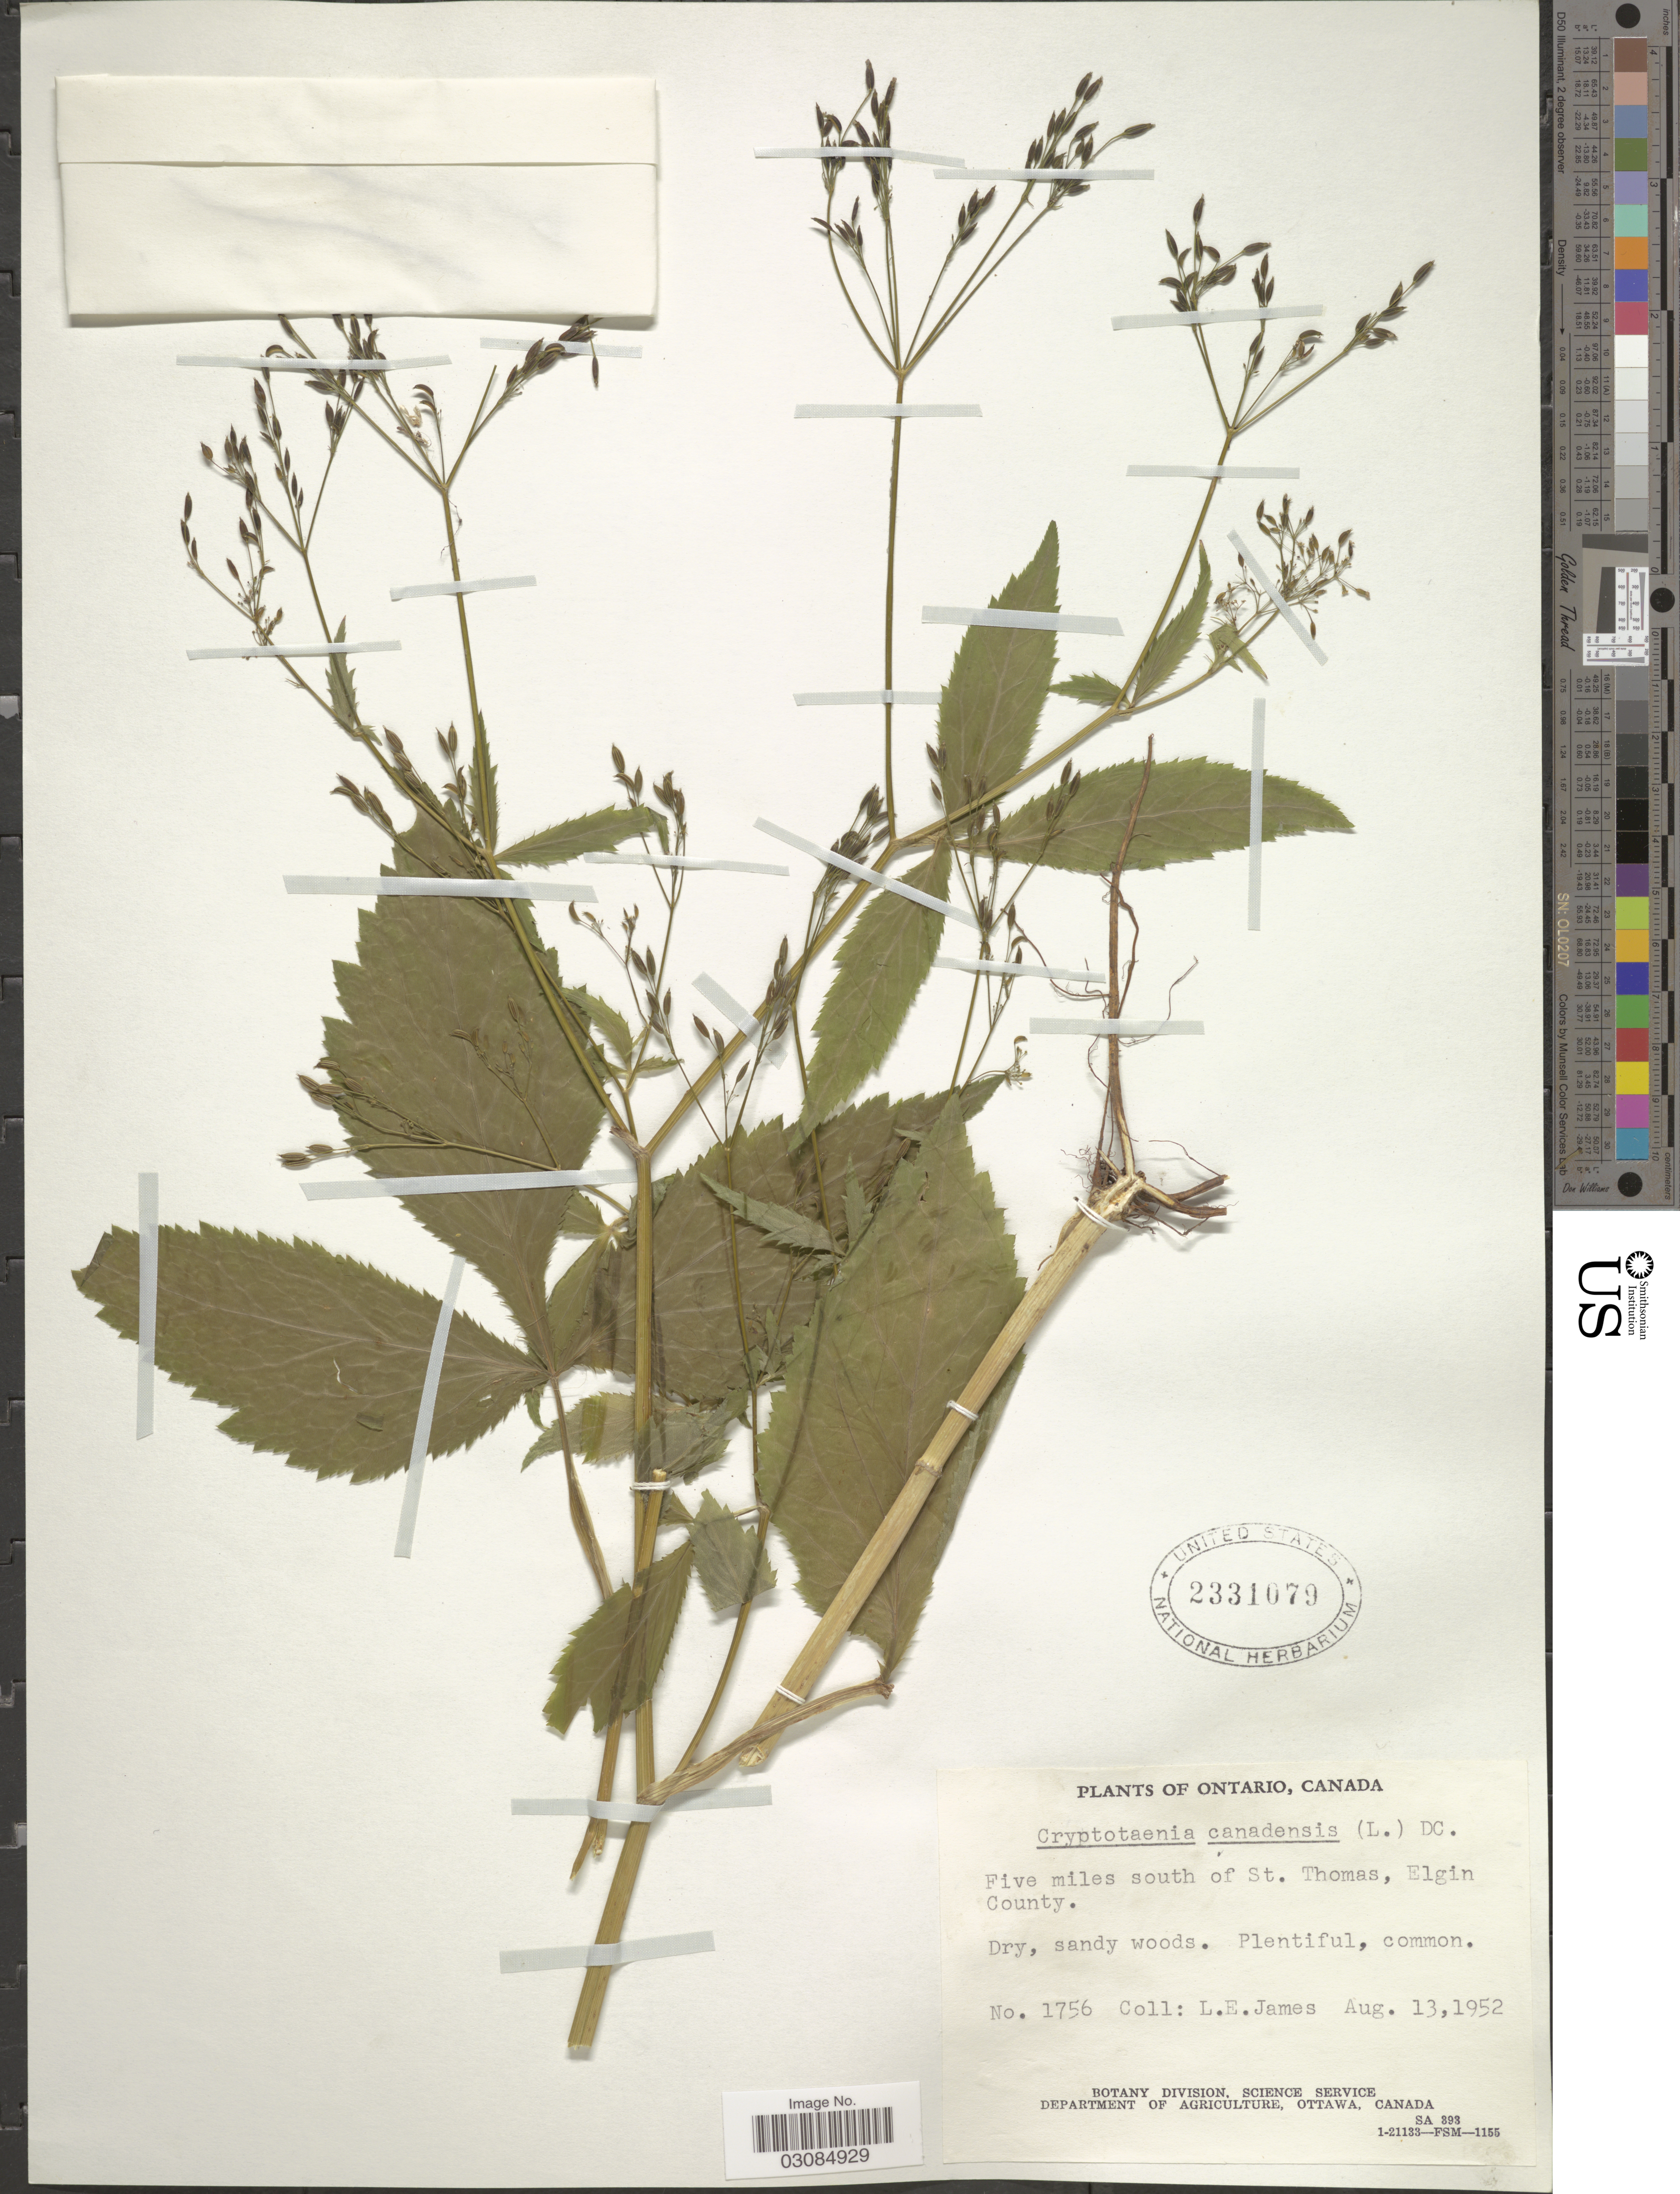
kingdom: Plantae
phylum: Tracheophyta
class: Magnoliopsida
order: Apiales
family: Apiaceae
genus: Cryptotaenia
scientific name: Cryptotaenia canadensis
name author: (L.) DC.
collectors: L. E. James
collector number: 1756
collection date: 1952-08-13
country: Canada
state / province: Ontario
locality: Five miles south of St. Thomas, Elgin County.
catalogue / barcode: US 2331079